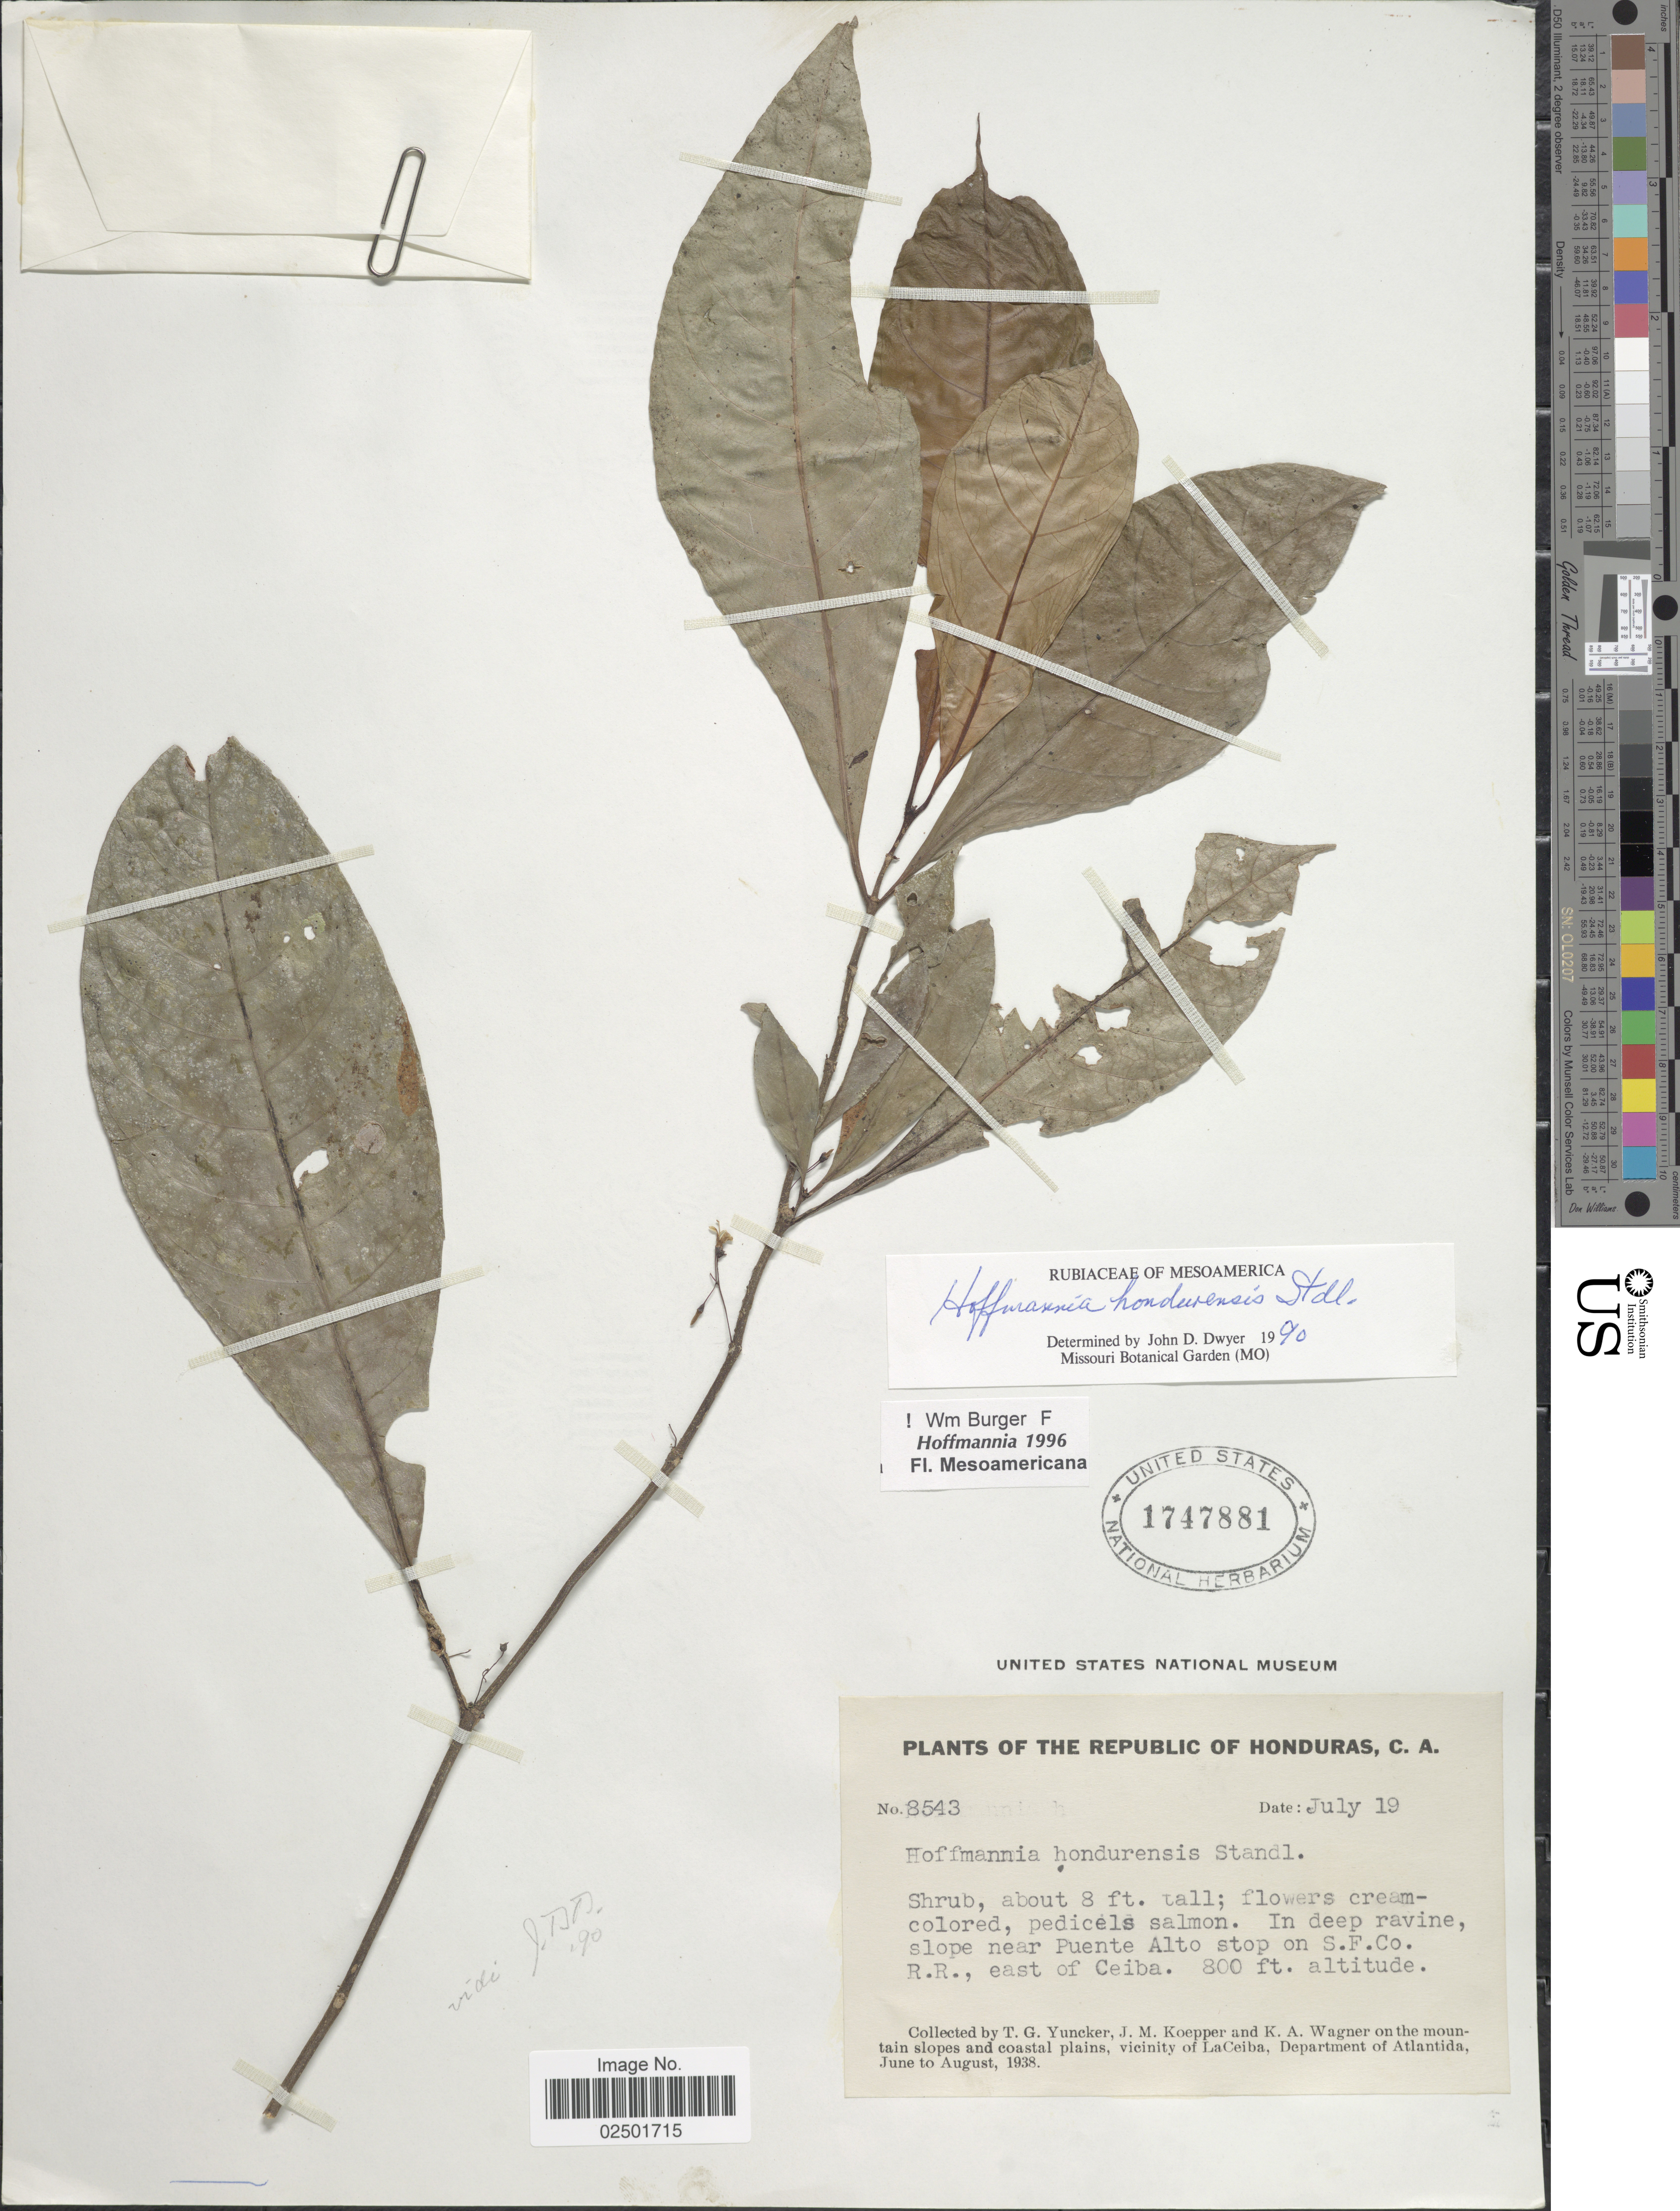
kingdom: Plantae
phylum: Tracheophyta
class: Magnoliopsida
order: Gentianales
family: Rubiaceae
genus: Hoffmannia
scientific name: Hoffmannia hondurensis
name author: Standl.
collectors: T. G. Yuncker, J. M. Koepper & K. A. Wagner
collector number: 8543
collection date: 1938-07-19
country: Honduras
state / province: Atlántida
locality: In deep ravine, slope near Puente Alto stop on S.F. Co. R.R., east of Ceiba, on the mountain slopes and coastal plains, vicinity of La Ceiba, Department of Atlantida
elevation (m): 244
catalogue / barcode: US 1747881